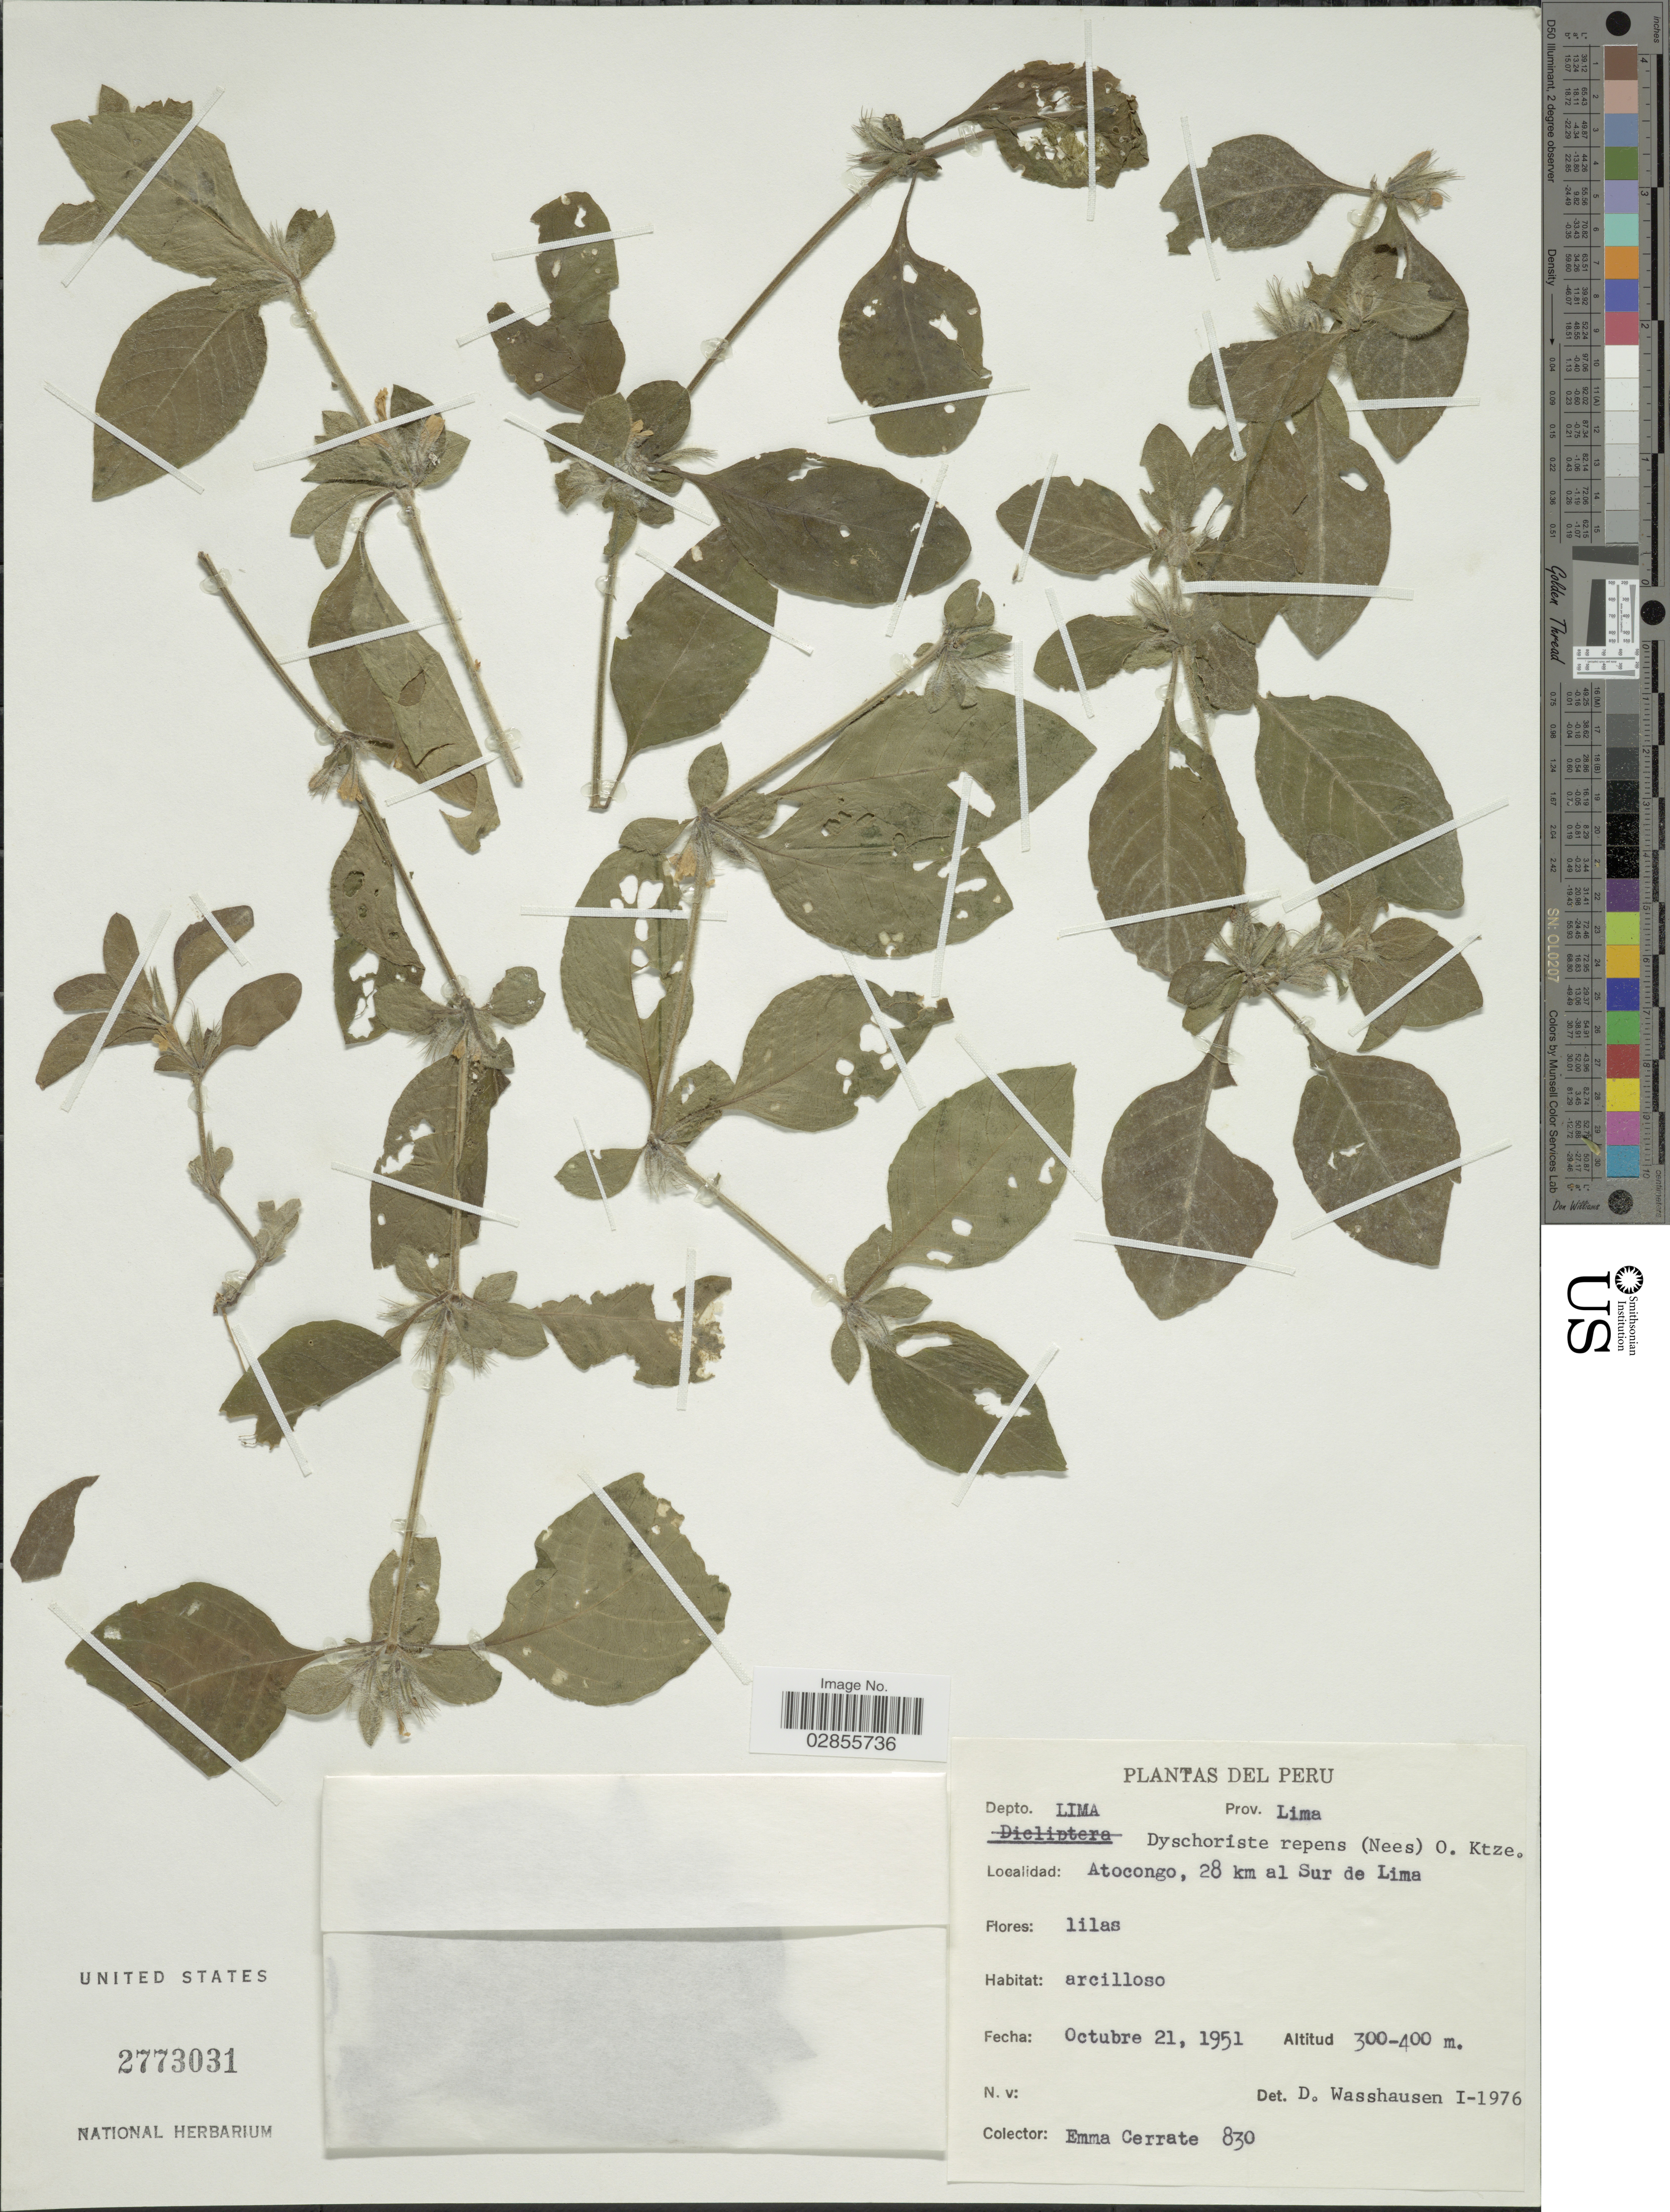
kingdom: Plantae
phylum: Tracheophyta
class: Magnoliopsida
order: Lamiales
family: Acanthaceae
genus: Dyschoriste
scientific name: Dyschoriste repens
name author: (Nees) Kuntze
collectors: E. Cerrate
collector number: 830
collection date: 1951-10-21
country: Peru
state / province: Lima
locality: Depto. Lima, Prov. Lima. Atocongo, 28 km al Sur de Lima.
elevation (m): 300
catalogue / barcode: US 2773031